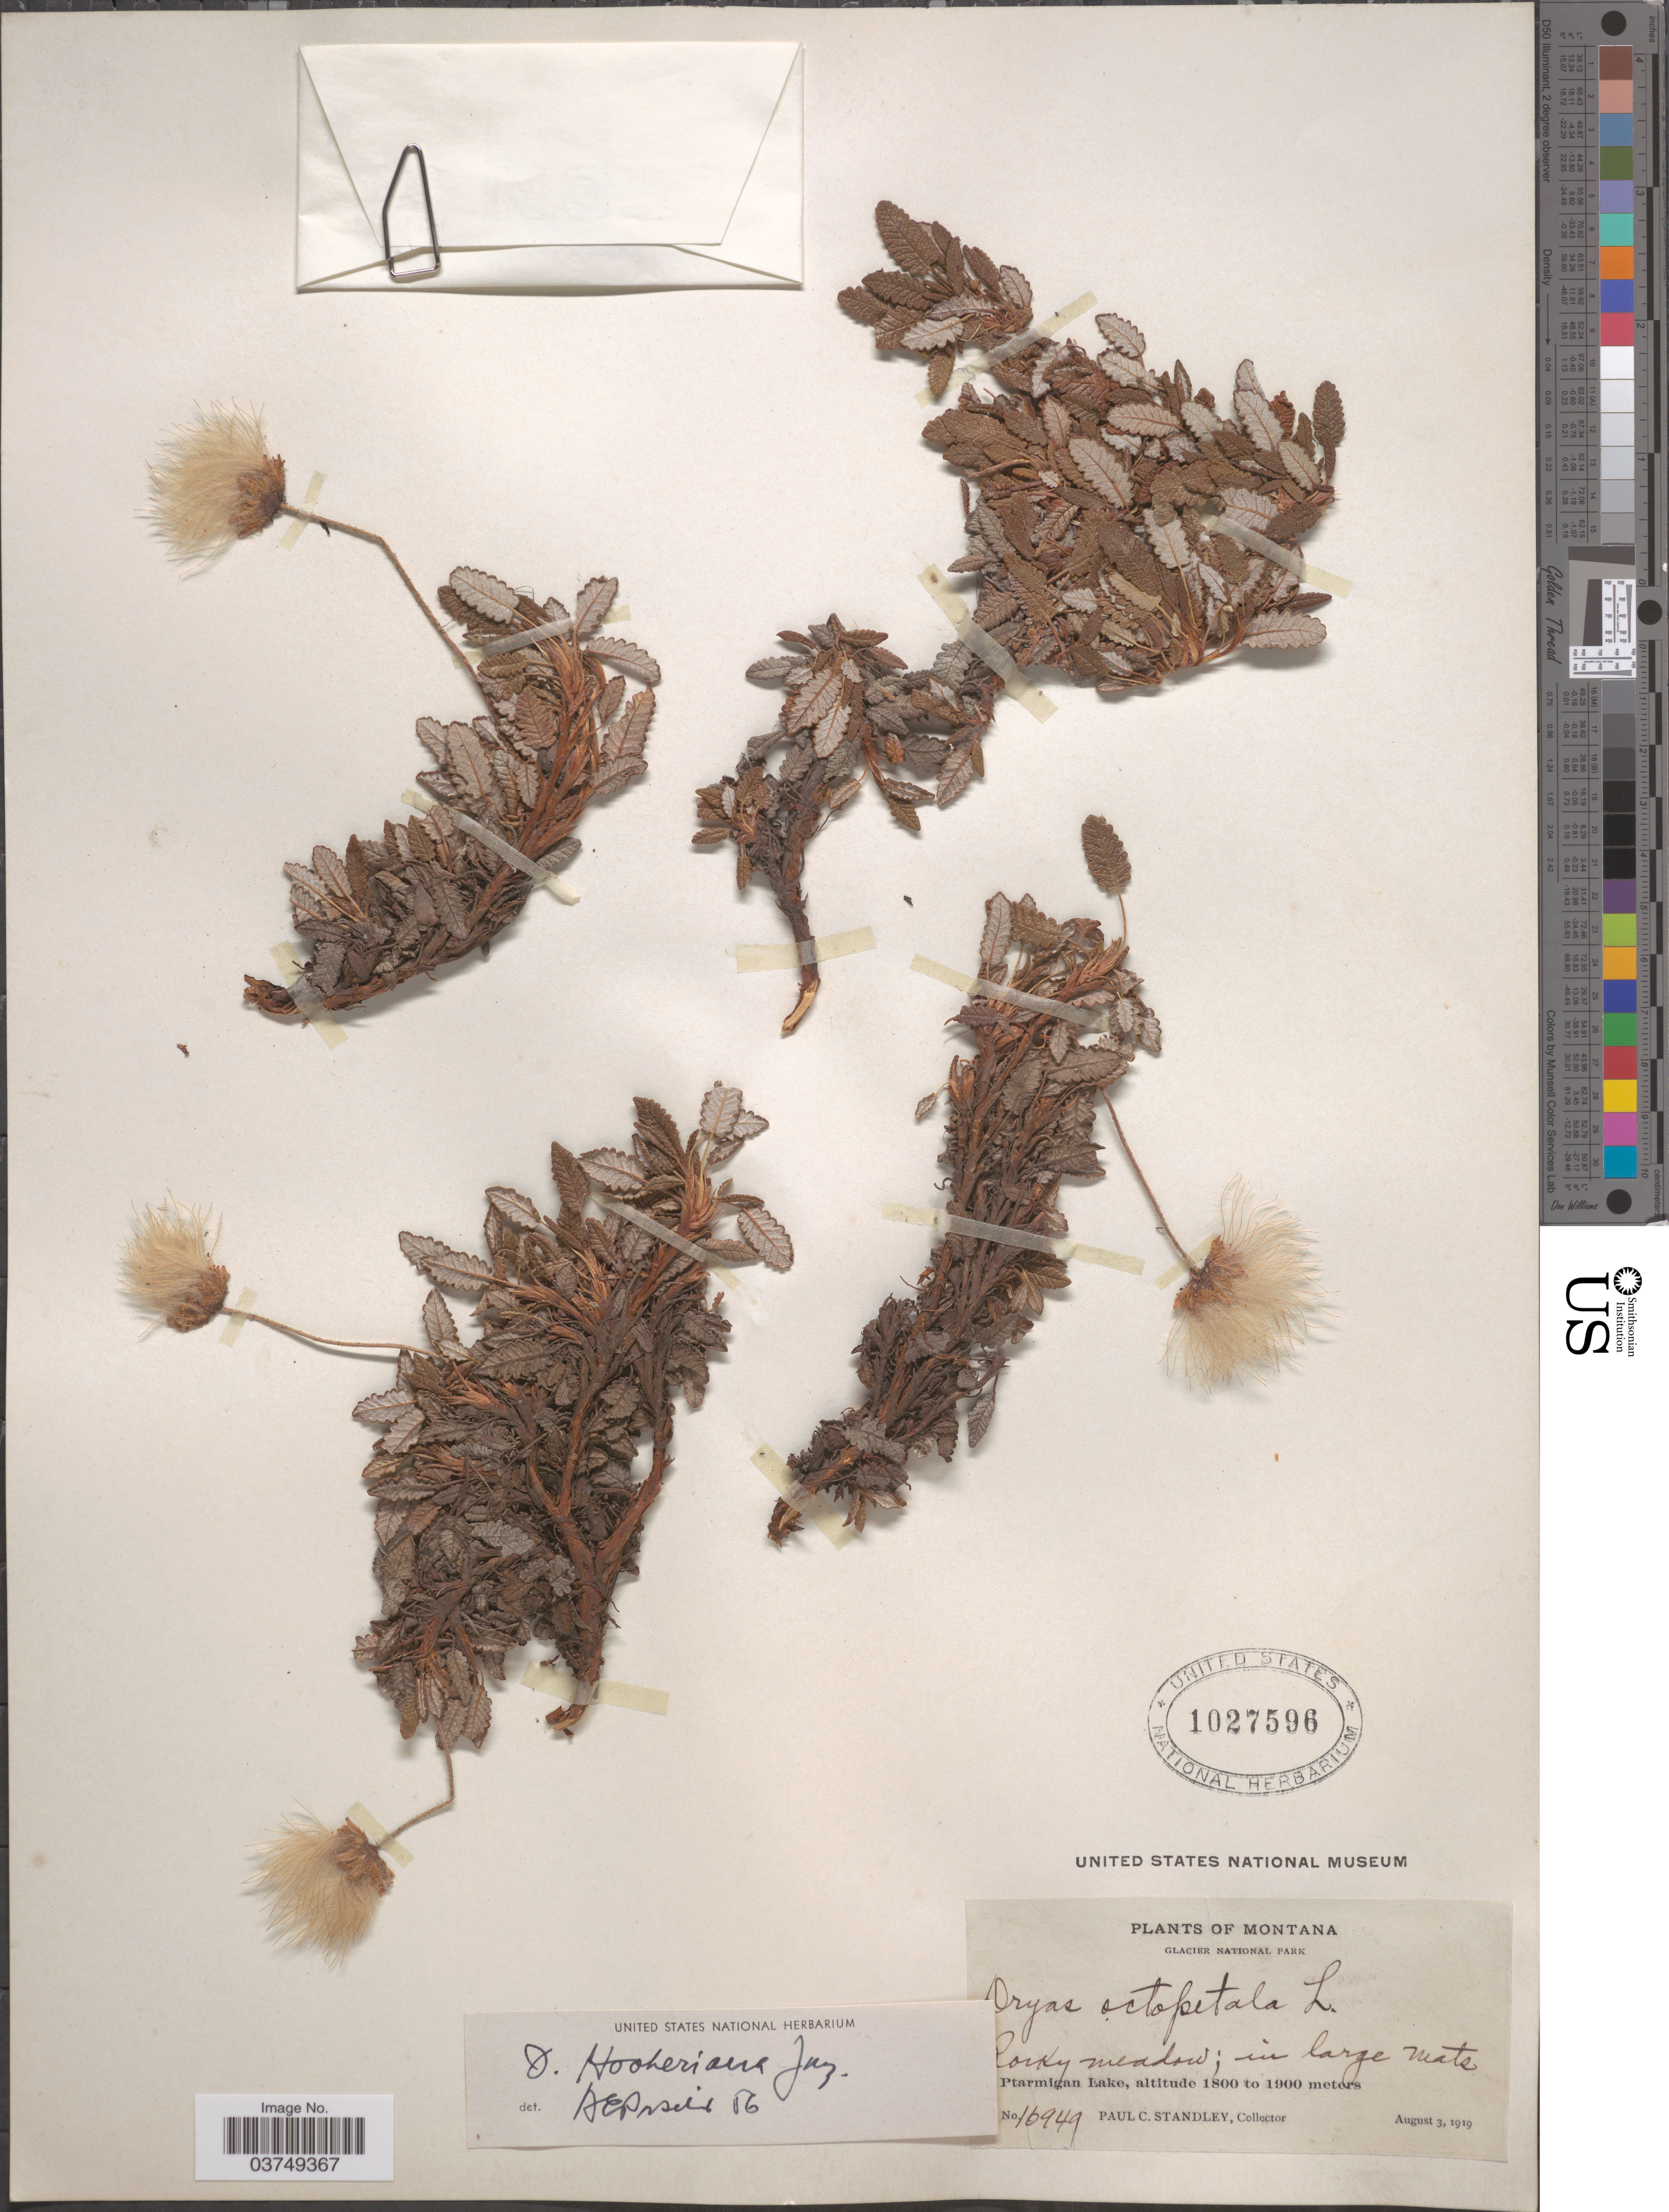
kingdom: Plantae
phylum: Tracheophyta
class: Magnoliopsida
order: Rosales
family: Rosaceae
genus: Dryas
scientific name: Dryas hookeriana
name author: Juz.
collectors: P. C. Standley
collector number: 16949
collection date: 1919-08-03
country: United States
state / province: Montana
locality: Glacier National Park. Ptarmigan Lake.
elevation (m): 1800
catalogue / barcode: US 1027596